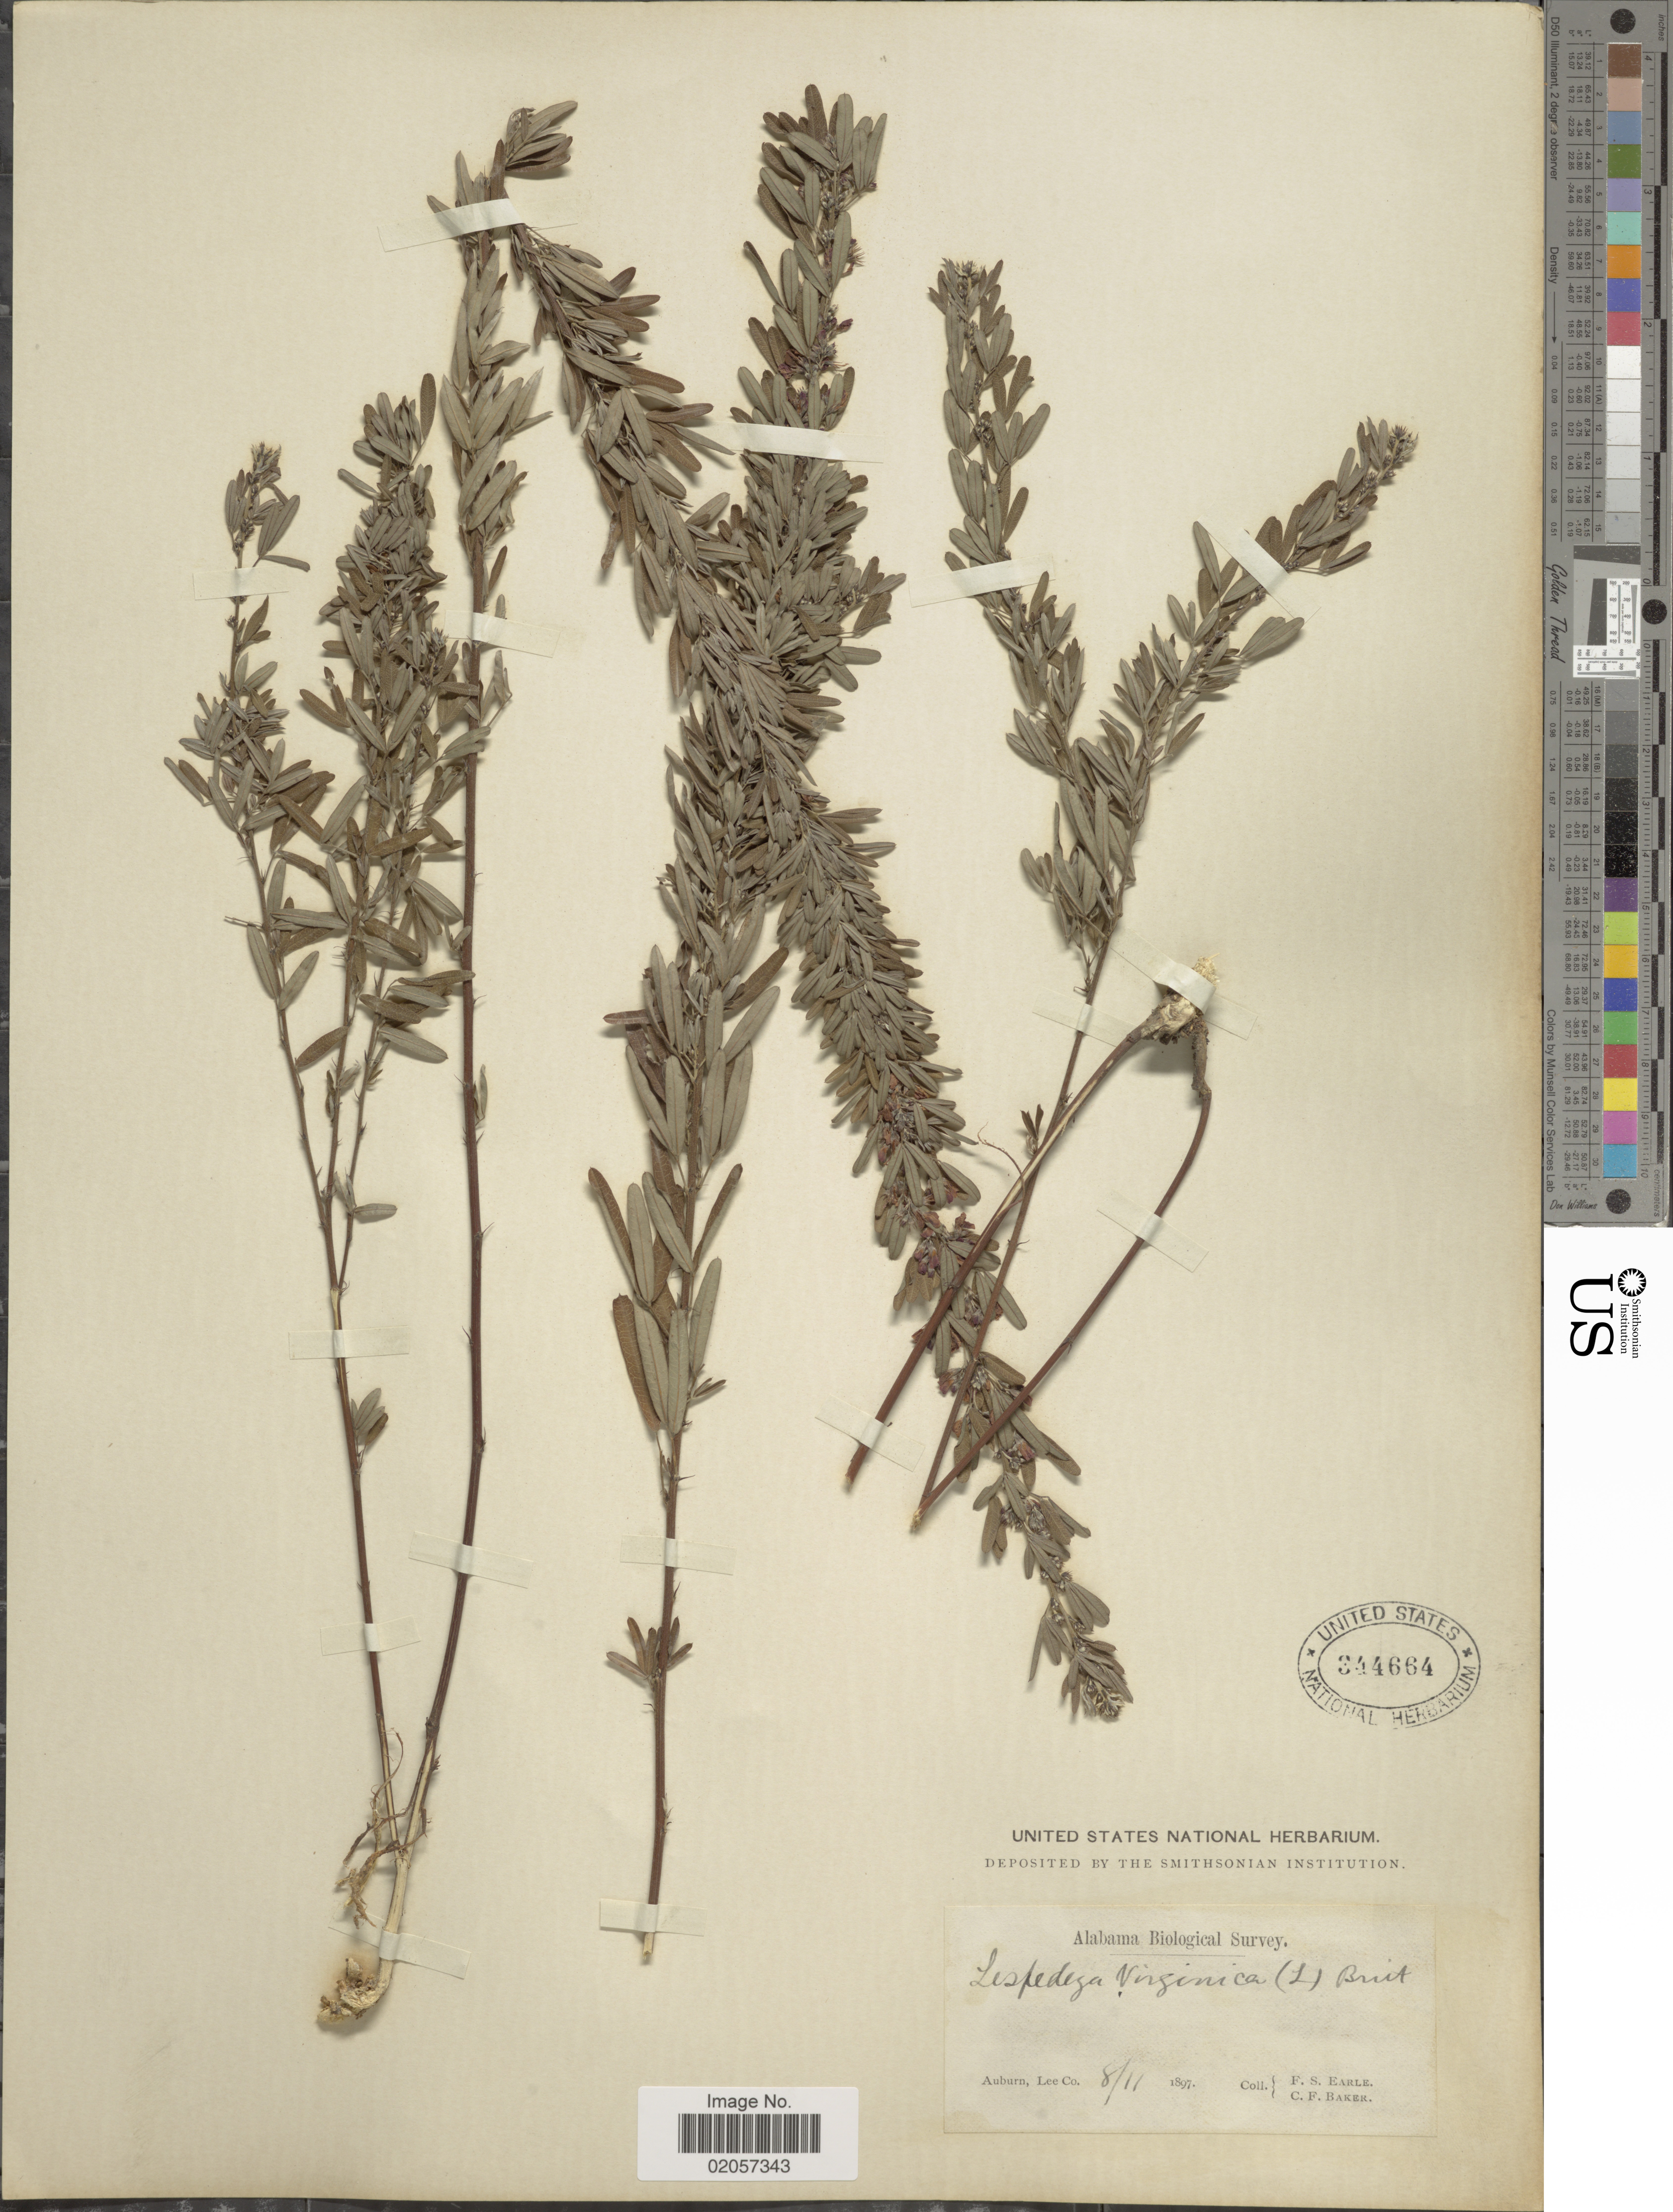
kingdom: Plantae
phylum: Tracheophyta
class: Magnoliopsida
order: Fabales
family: Fabaceae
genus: Lespedeza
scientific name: Lespedeza virginica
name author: (L.) Britton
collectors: F. S. Earle & C. F. Baker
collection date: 1897-08-11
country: United States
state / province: Alabama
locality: Auburn,Lee co.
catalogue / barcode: US 344664